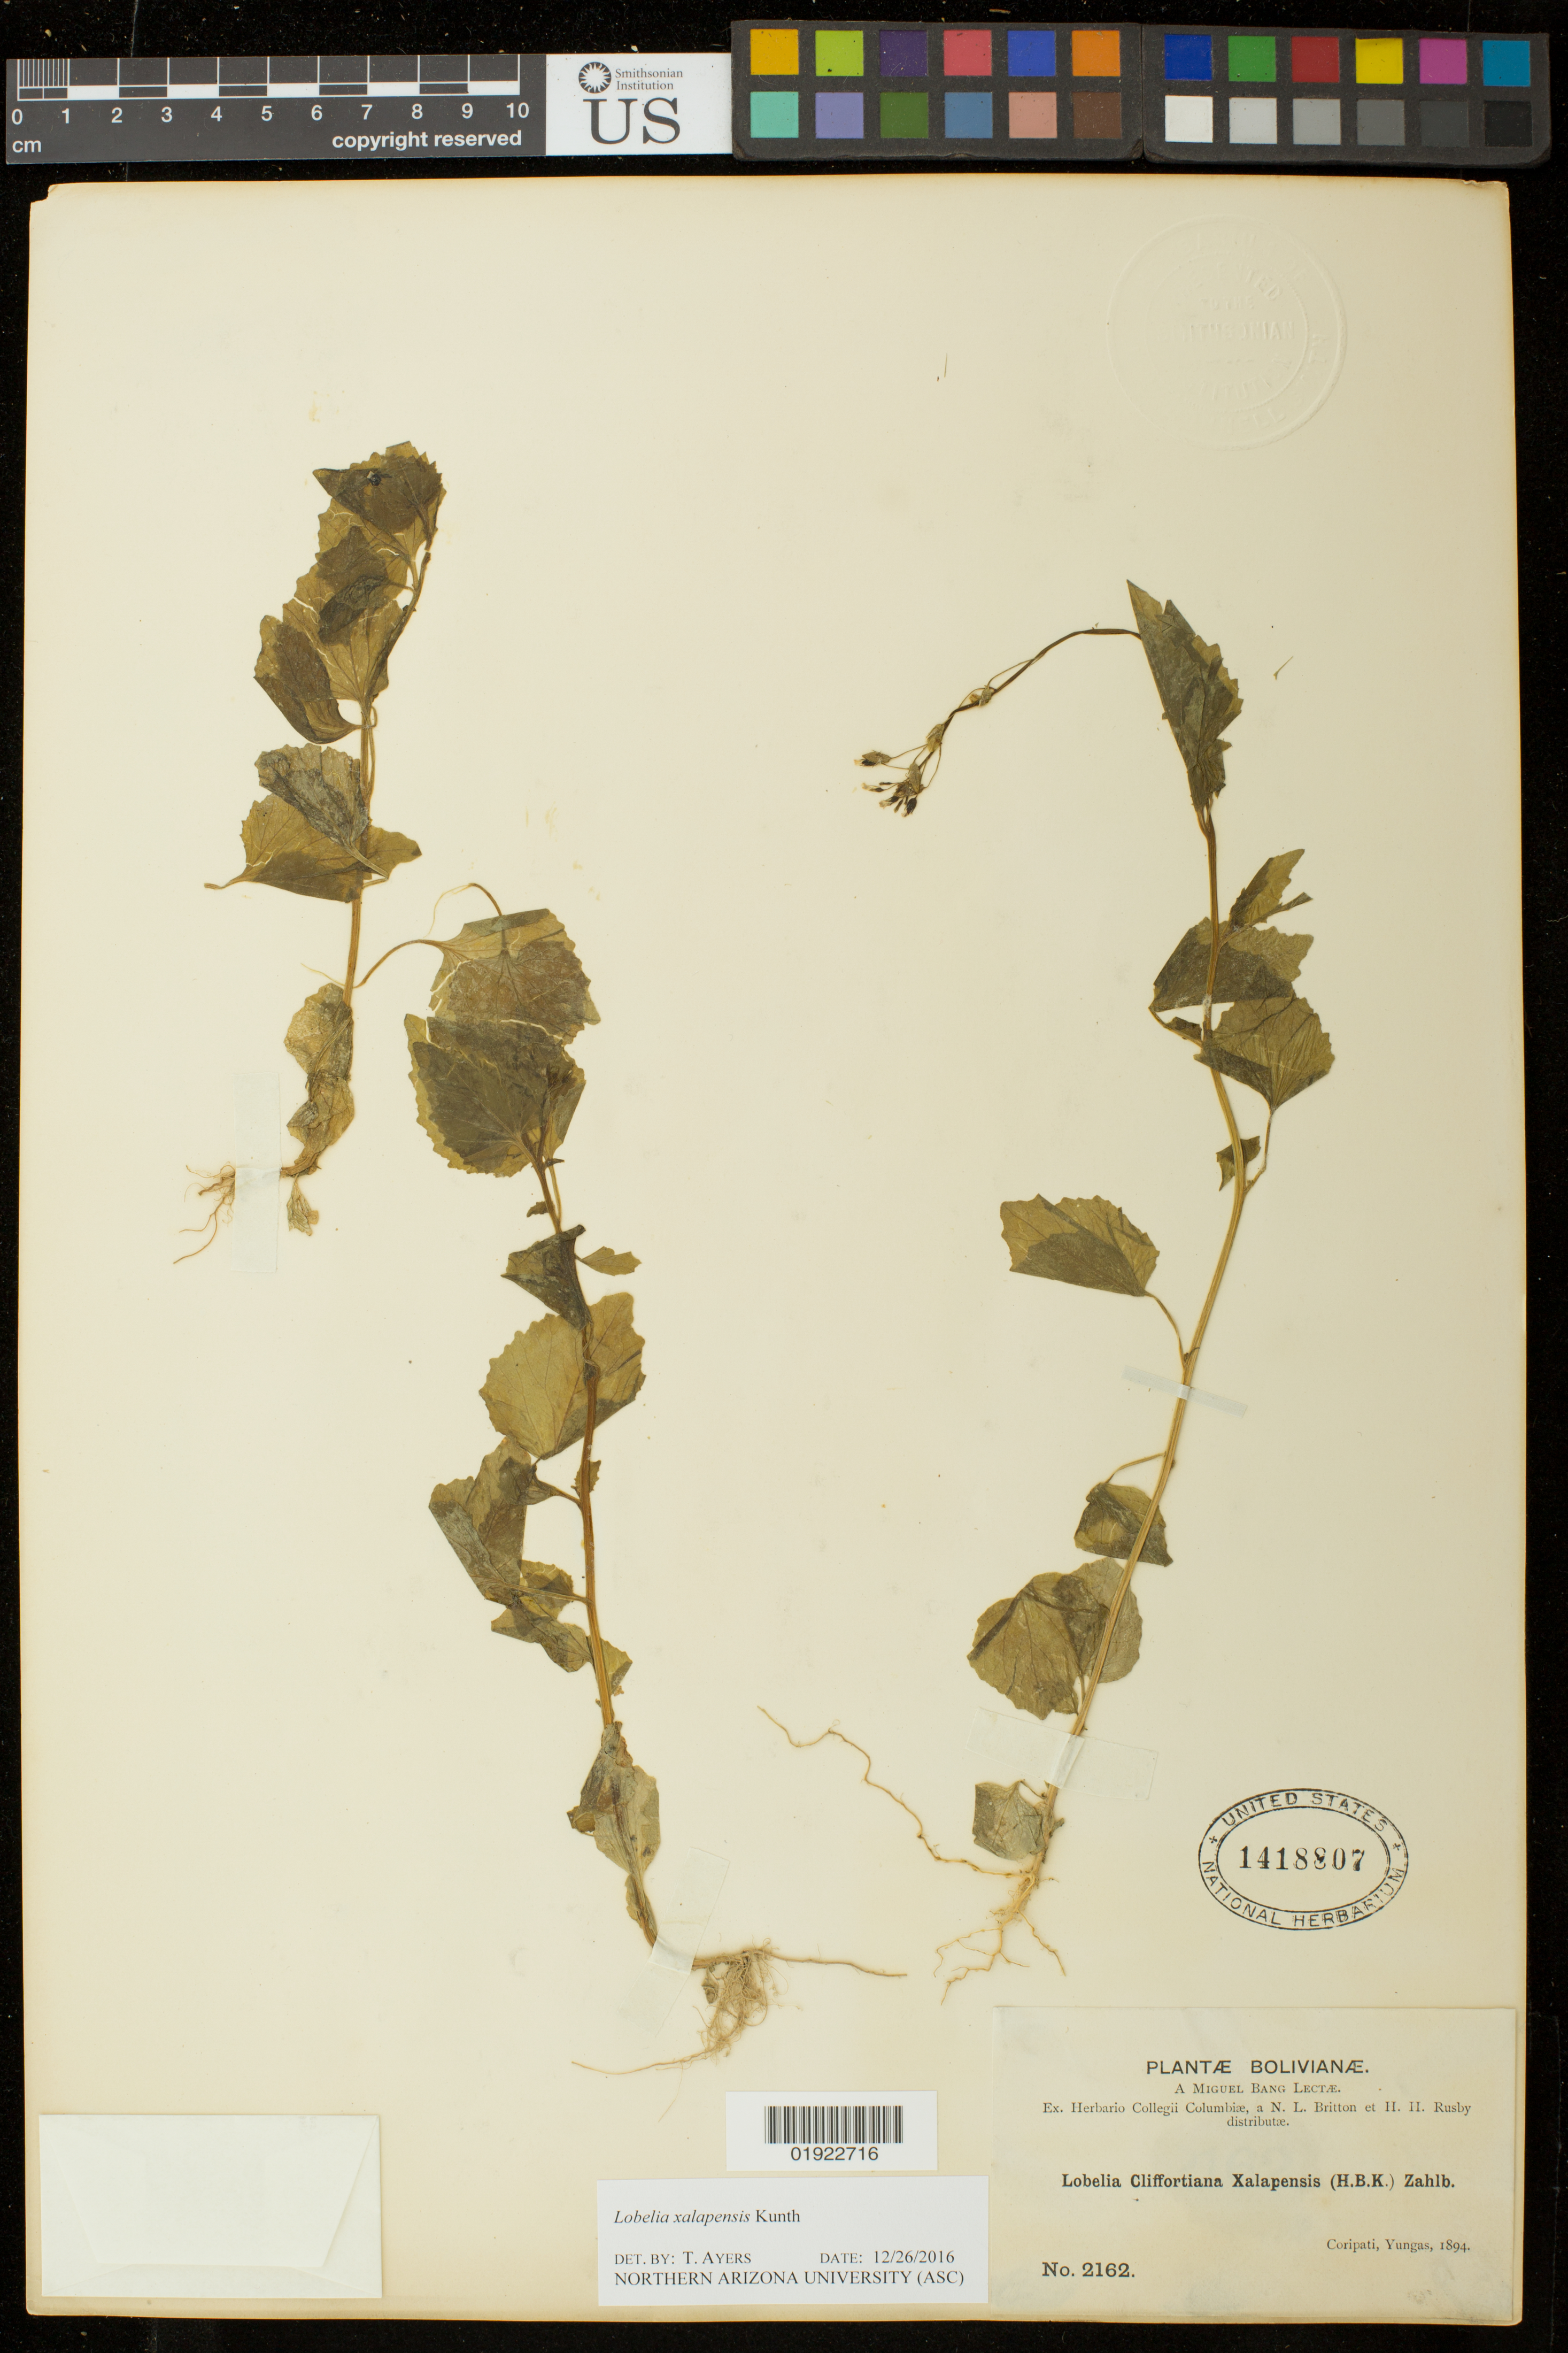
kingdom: Plantae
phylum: Tracheophyta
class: Magnoliopsida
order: Asterales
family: Campanulaceae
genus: Lobelia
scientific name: Lobelia xalapensis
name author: Kunth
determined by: Ayers, Tina J.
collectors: A. Bang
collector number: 2162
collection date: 1894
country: Bolivia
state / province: La Paz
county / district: Nor Yungas / Sud Yungas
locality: Coripati.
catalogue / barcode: US 1418807